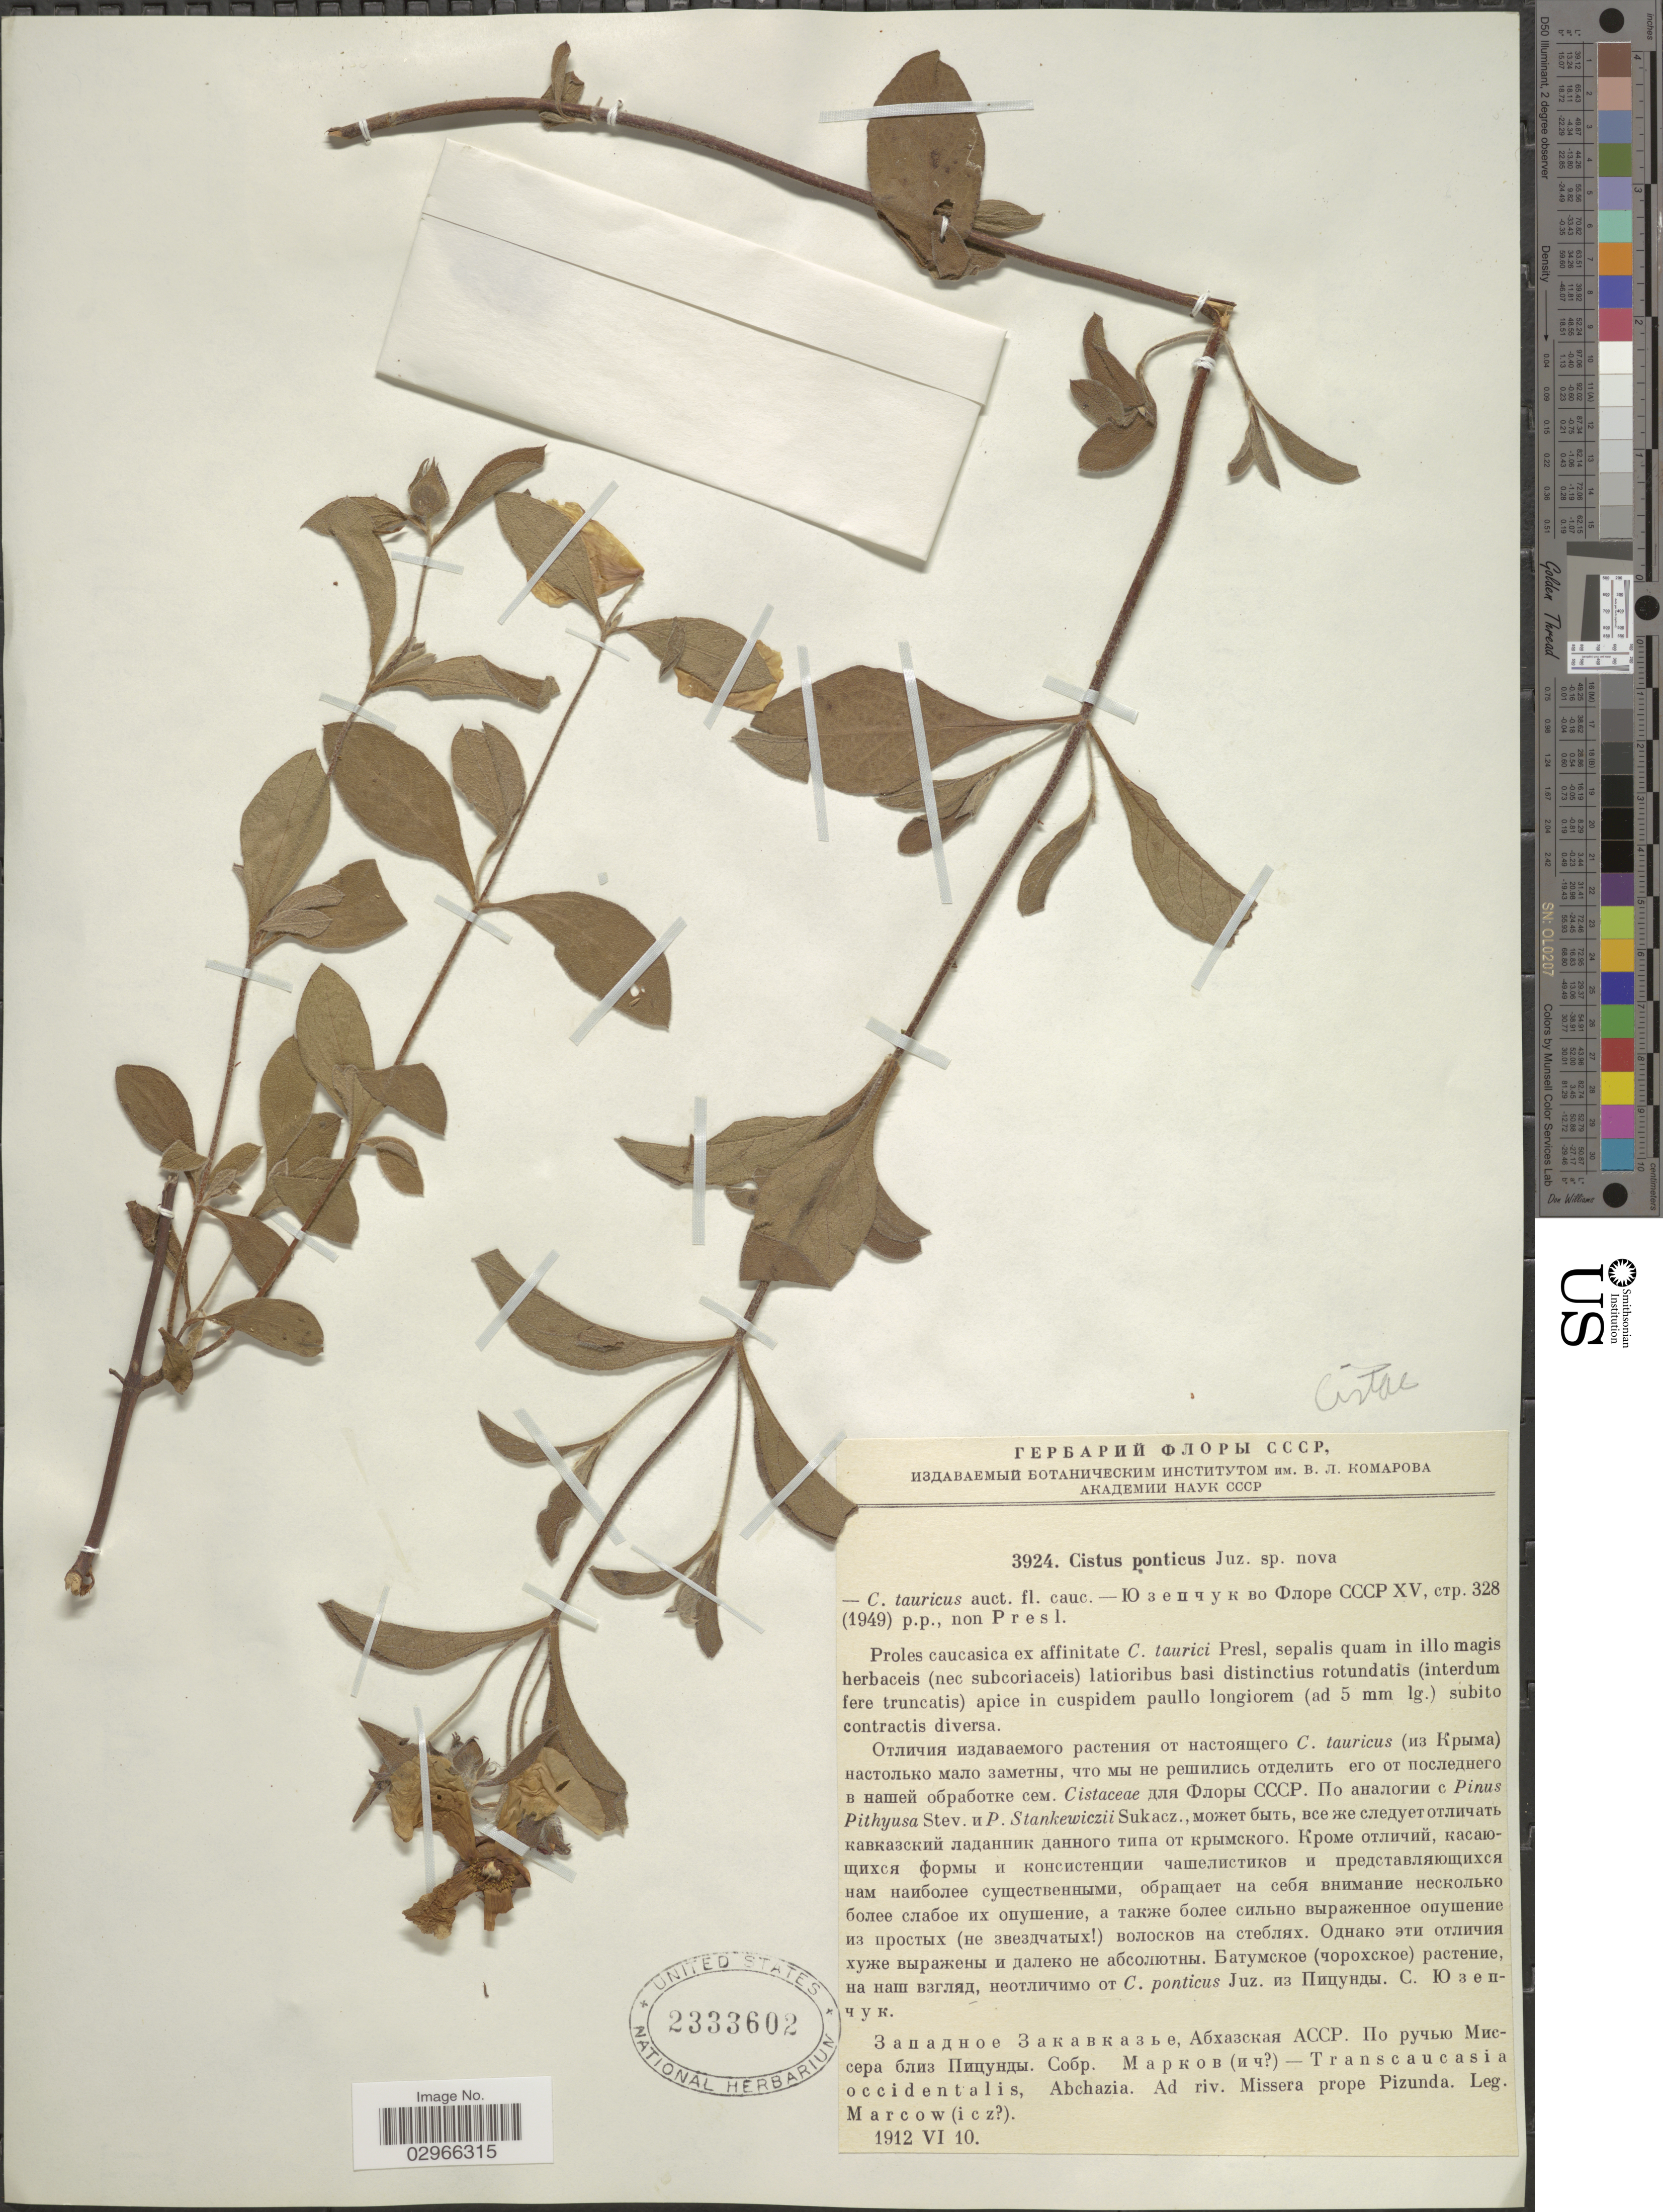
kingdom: Plantae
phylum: Tracheophyta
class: Magnoliopsida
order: Malvales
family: Cistaceae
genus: Cistus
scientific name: Cistus ponticus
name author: Juz.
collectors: Marcow.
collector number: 3924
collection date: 1912-06-10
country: Georgia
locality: Transcaucasia occidentalis, Abchazia. Ad riv. Missera prope Pizunda.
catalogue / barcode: US 2333602